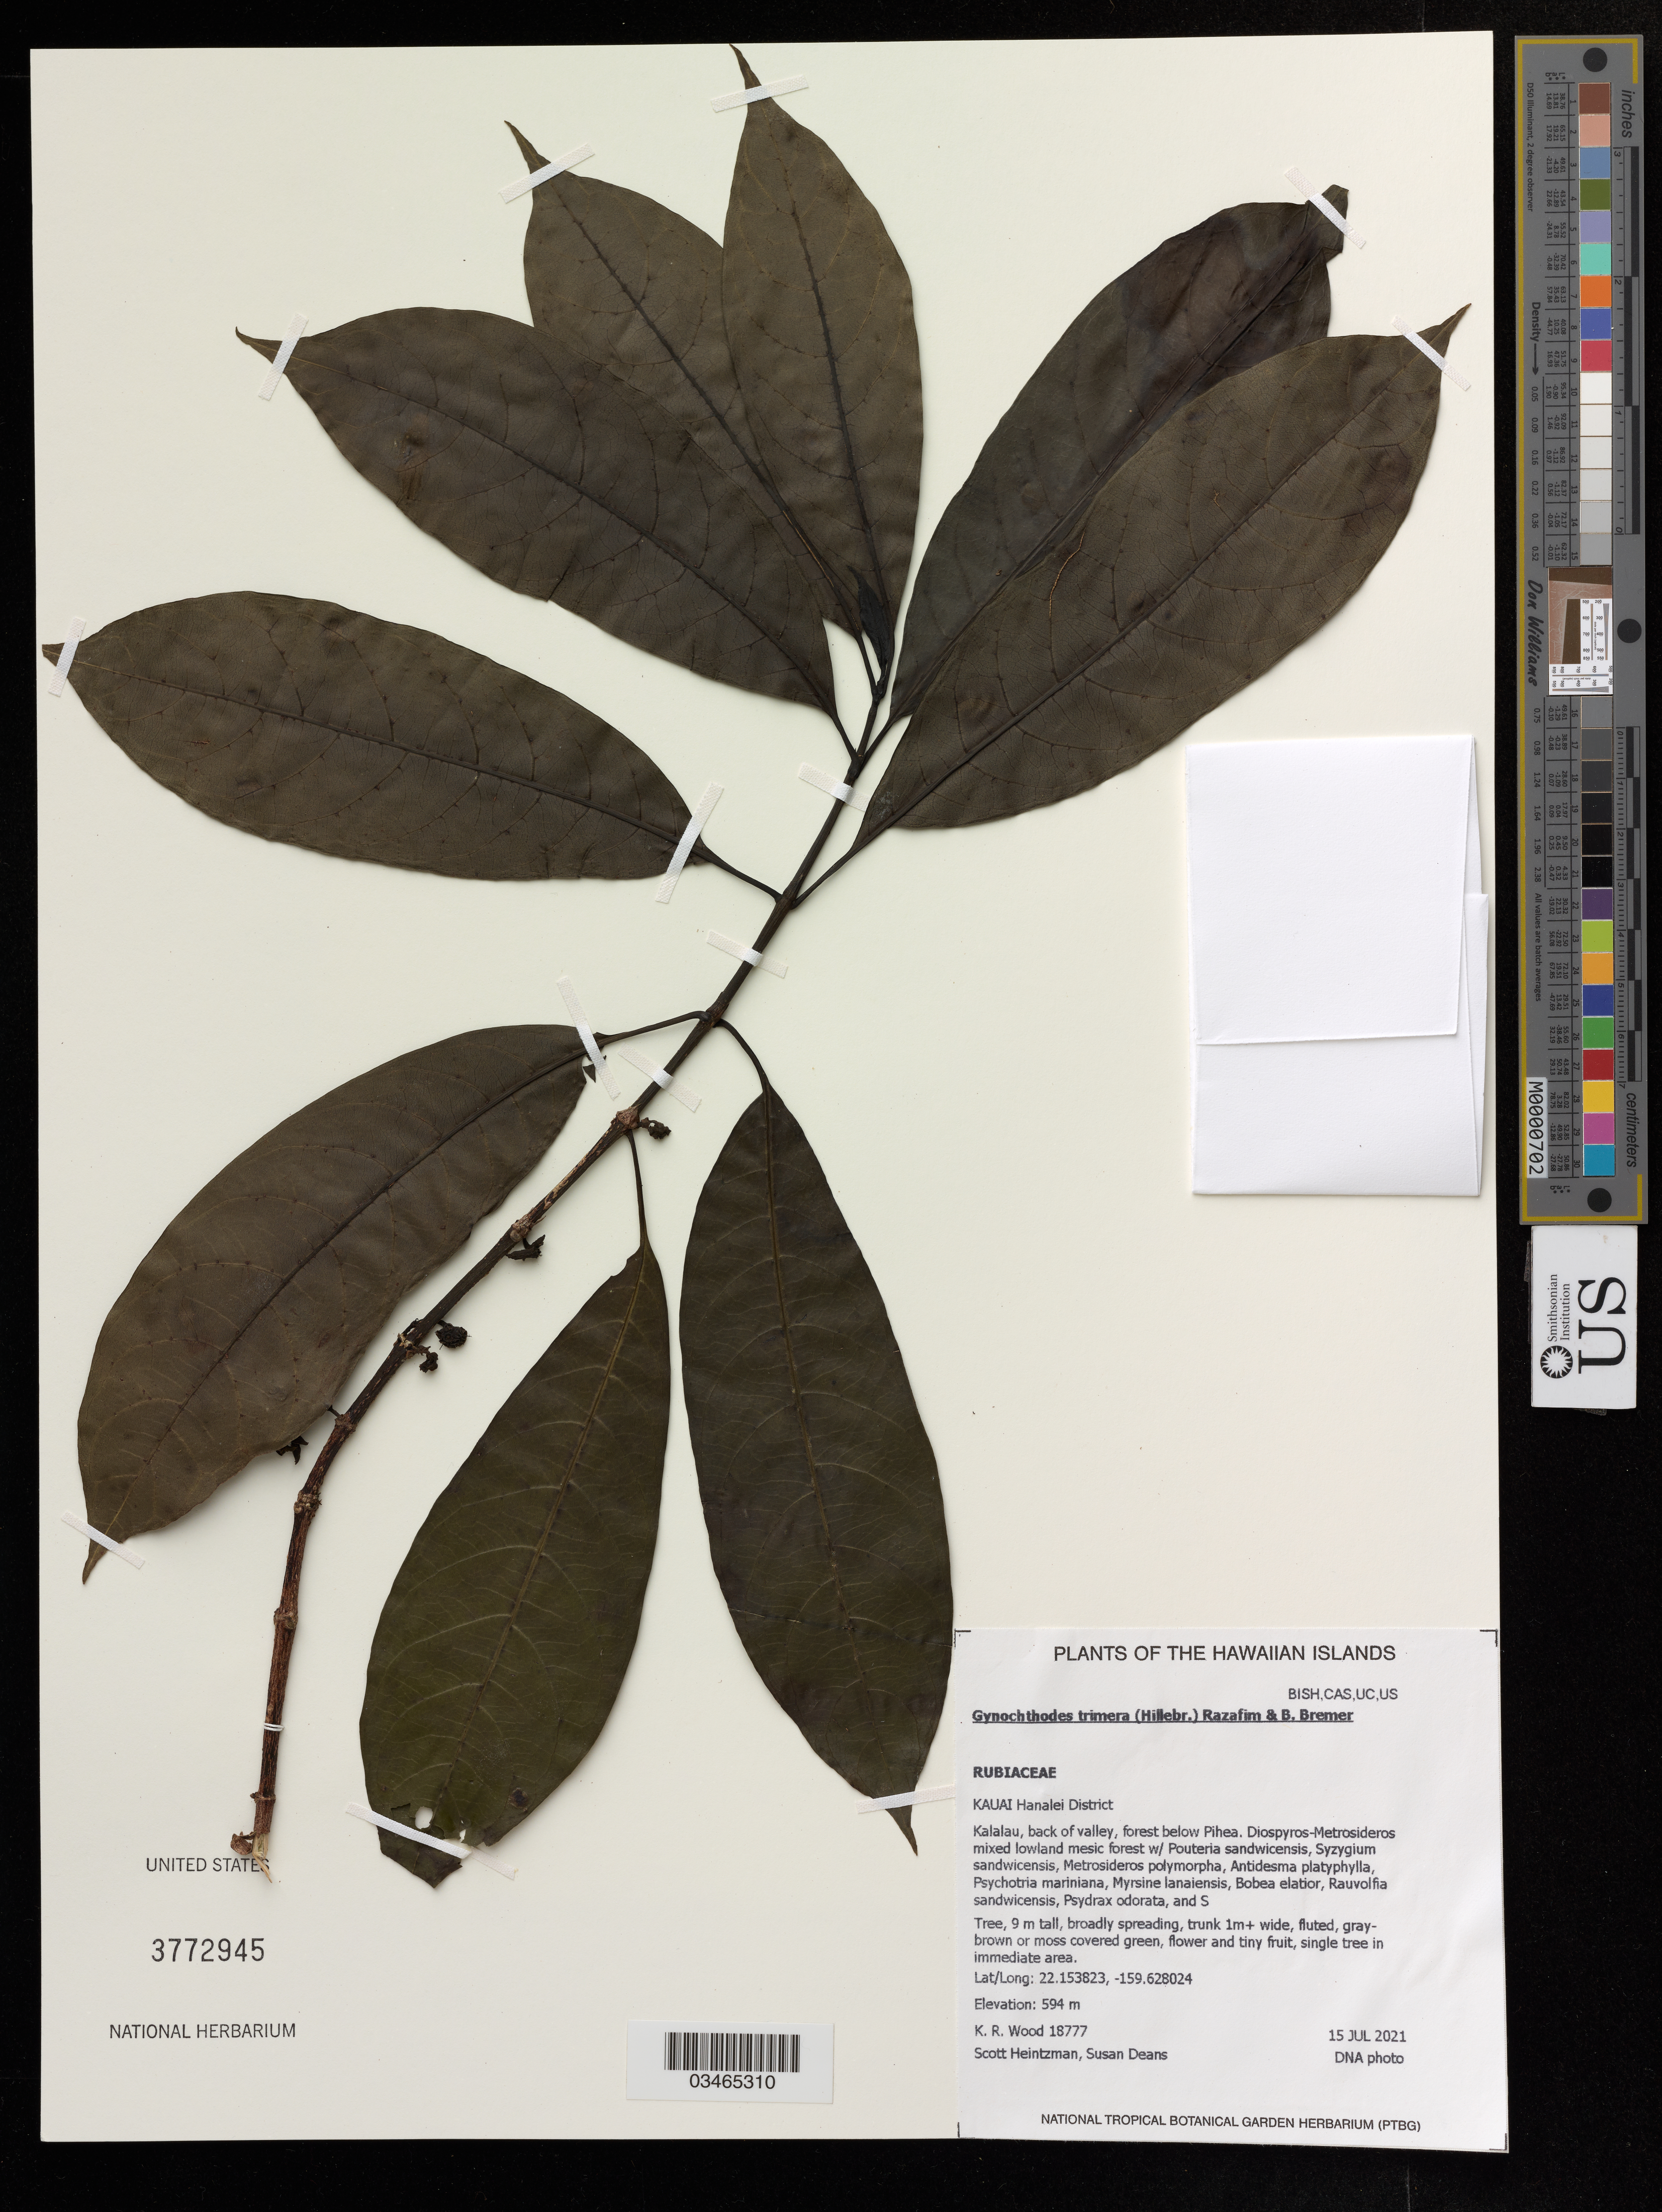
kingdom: Plantae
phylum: Tracheophyta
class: Magnoliopsida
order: Gentianales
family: Rubiaceae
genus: Gynochthodes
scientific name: Gynochthodes trimera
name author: (Hillebr.) Razafim. & B. Bremer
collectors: K. R. Wood, S. Heintzman & S. Deans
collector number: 18777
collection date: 2021-07-15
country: United States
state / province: Hawaii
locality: Kauai Hanalei District, Kalalau, back of valley, forest below Pihea.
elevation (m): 594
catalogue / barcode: US 3772945